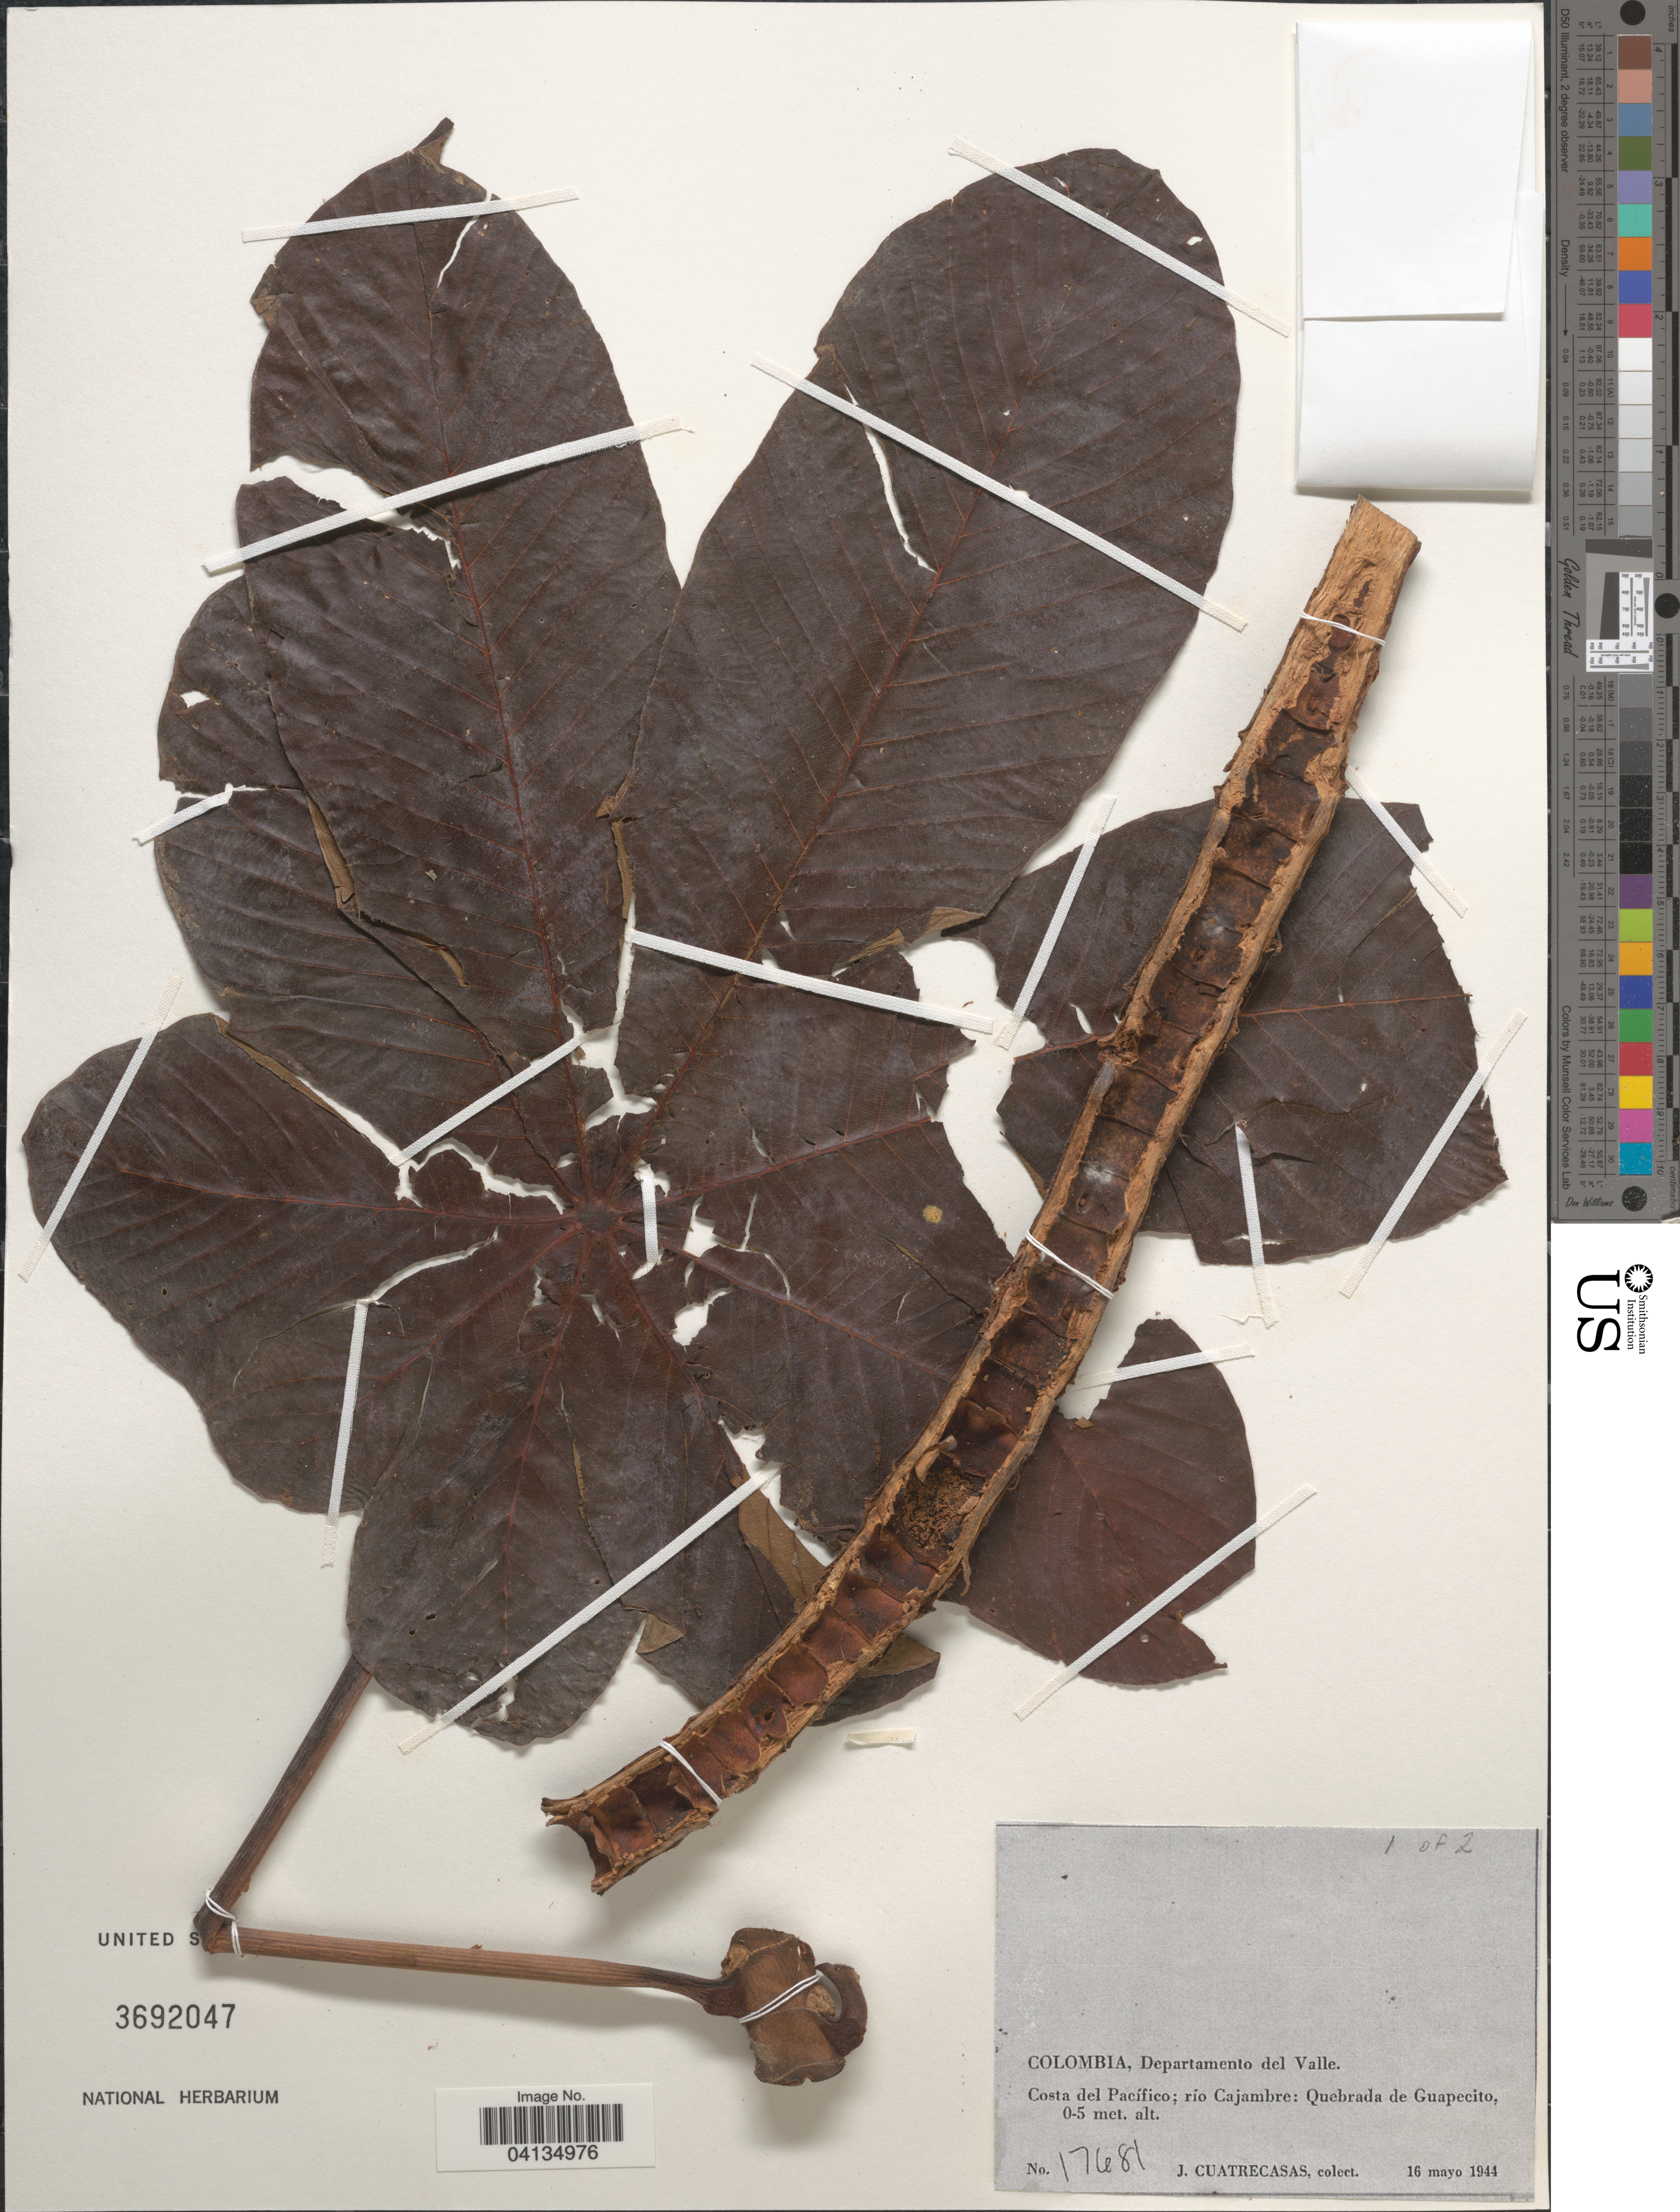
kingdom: Plantae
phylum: Tracheophyta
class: Magnoliopsida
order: Rosales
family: Urticaceae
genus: Cecropia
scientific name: Cecropia obtusifolia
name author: Bertol.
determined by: Strong, M. T., (US), Smithsonian Institution - National Museum of Natural History (UNITED STATES)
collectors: J. Cuatrecasas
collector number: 17681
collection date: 1944-05-16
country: Colombia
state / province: Valle del Cauca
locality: Departamento del Valle. Costa del Pacífico; río Cajambre: Quebrada de Guapecito.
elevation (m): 0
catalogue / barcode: US 3692047